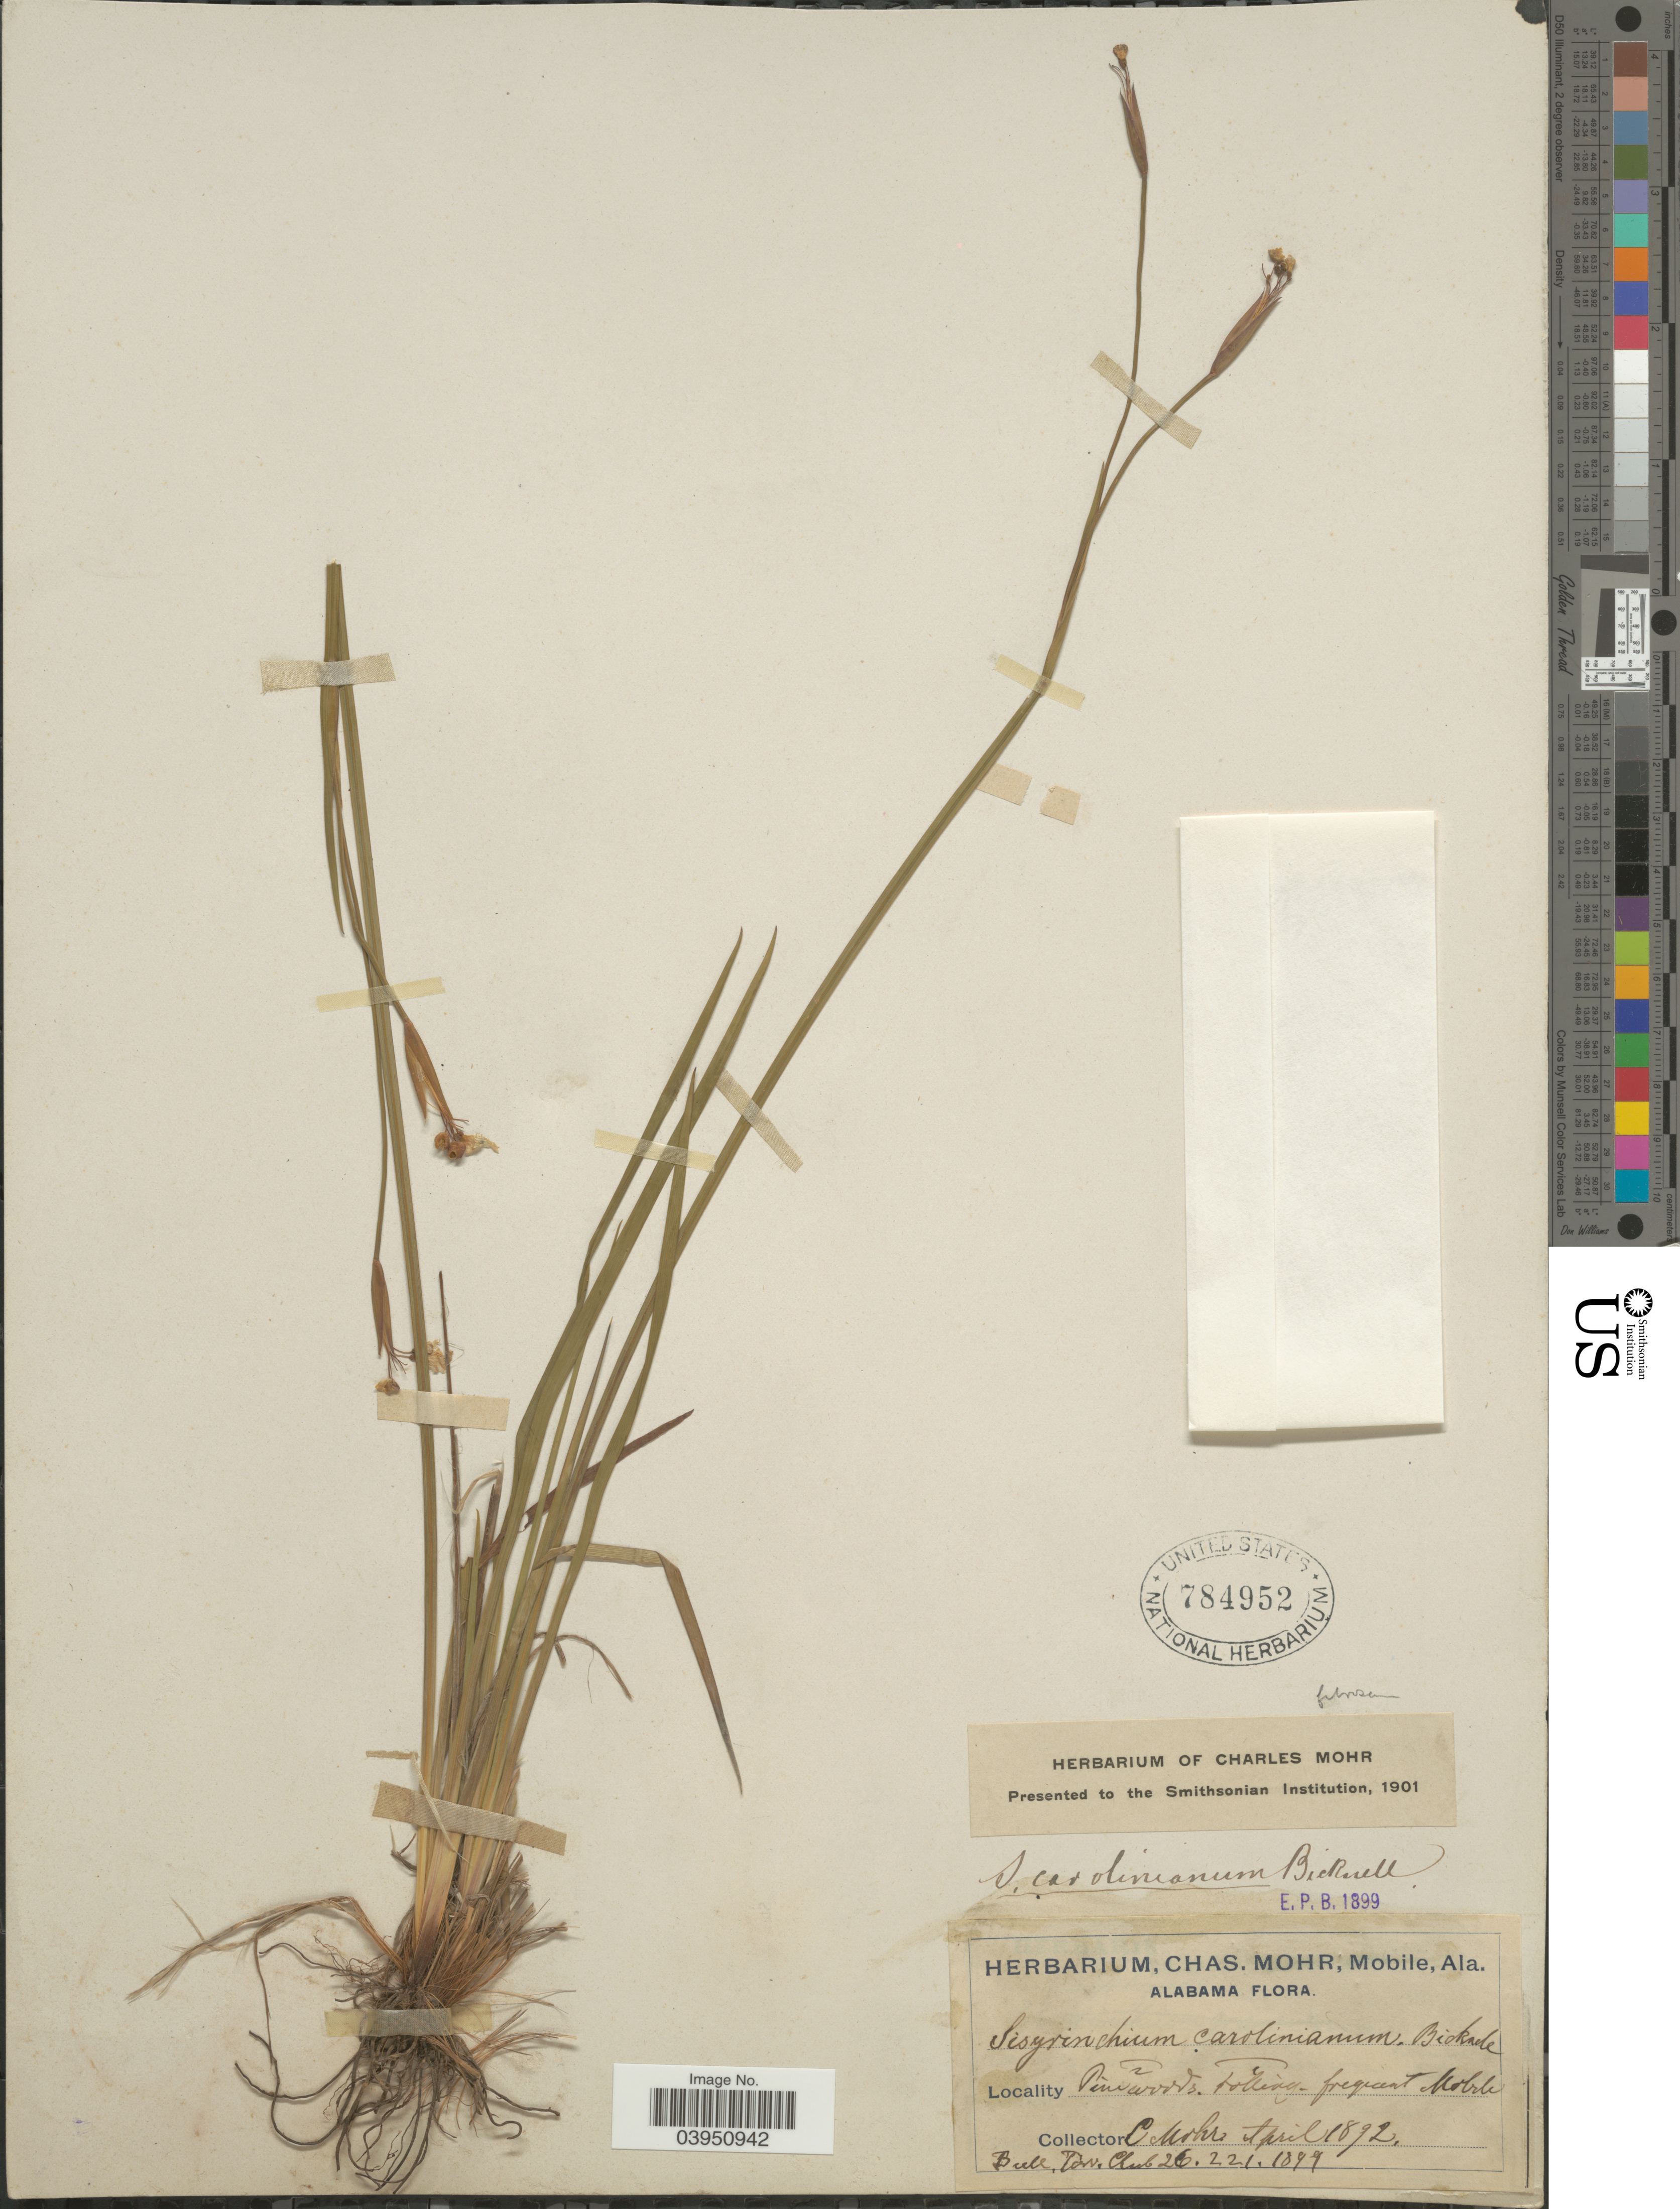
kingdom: Plantae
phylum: Tracheophyta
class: Liliopsida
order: Asparagales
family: Iridaceae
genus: Sisyrinchium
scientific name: Sisyrinchium fibrosum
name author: E.P. Bicknell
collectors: Mohr, C. T. (herbarium)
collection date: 1892-04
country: United States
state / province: Alabama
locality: Mobile.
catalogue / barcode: US 784952